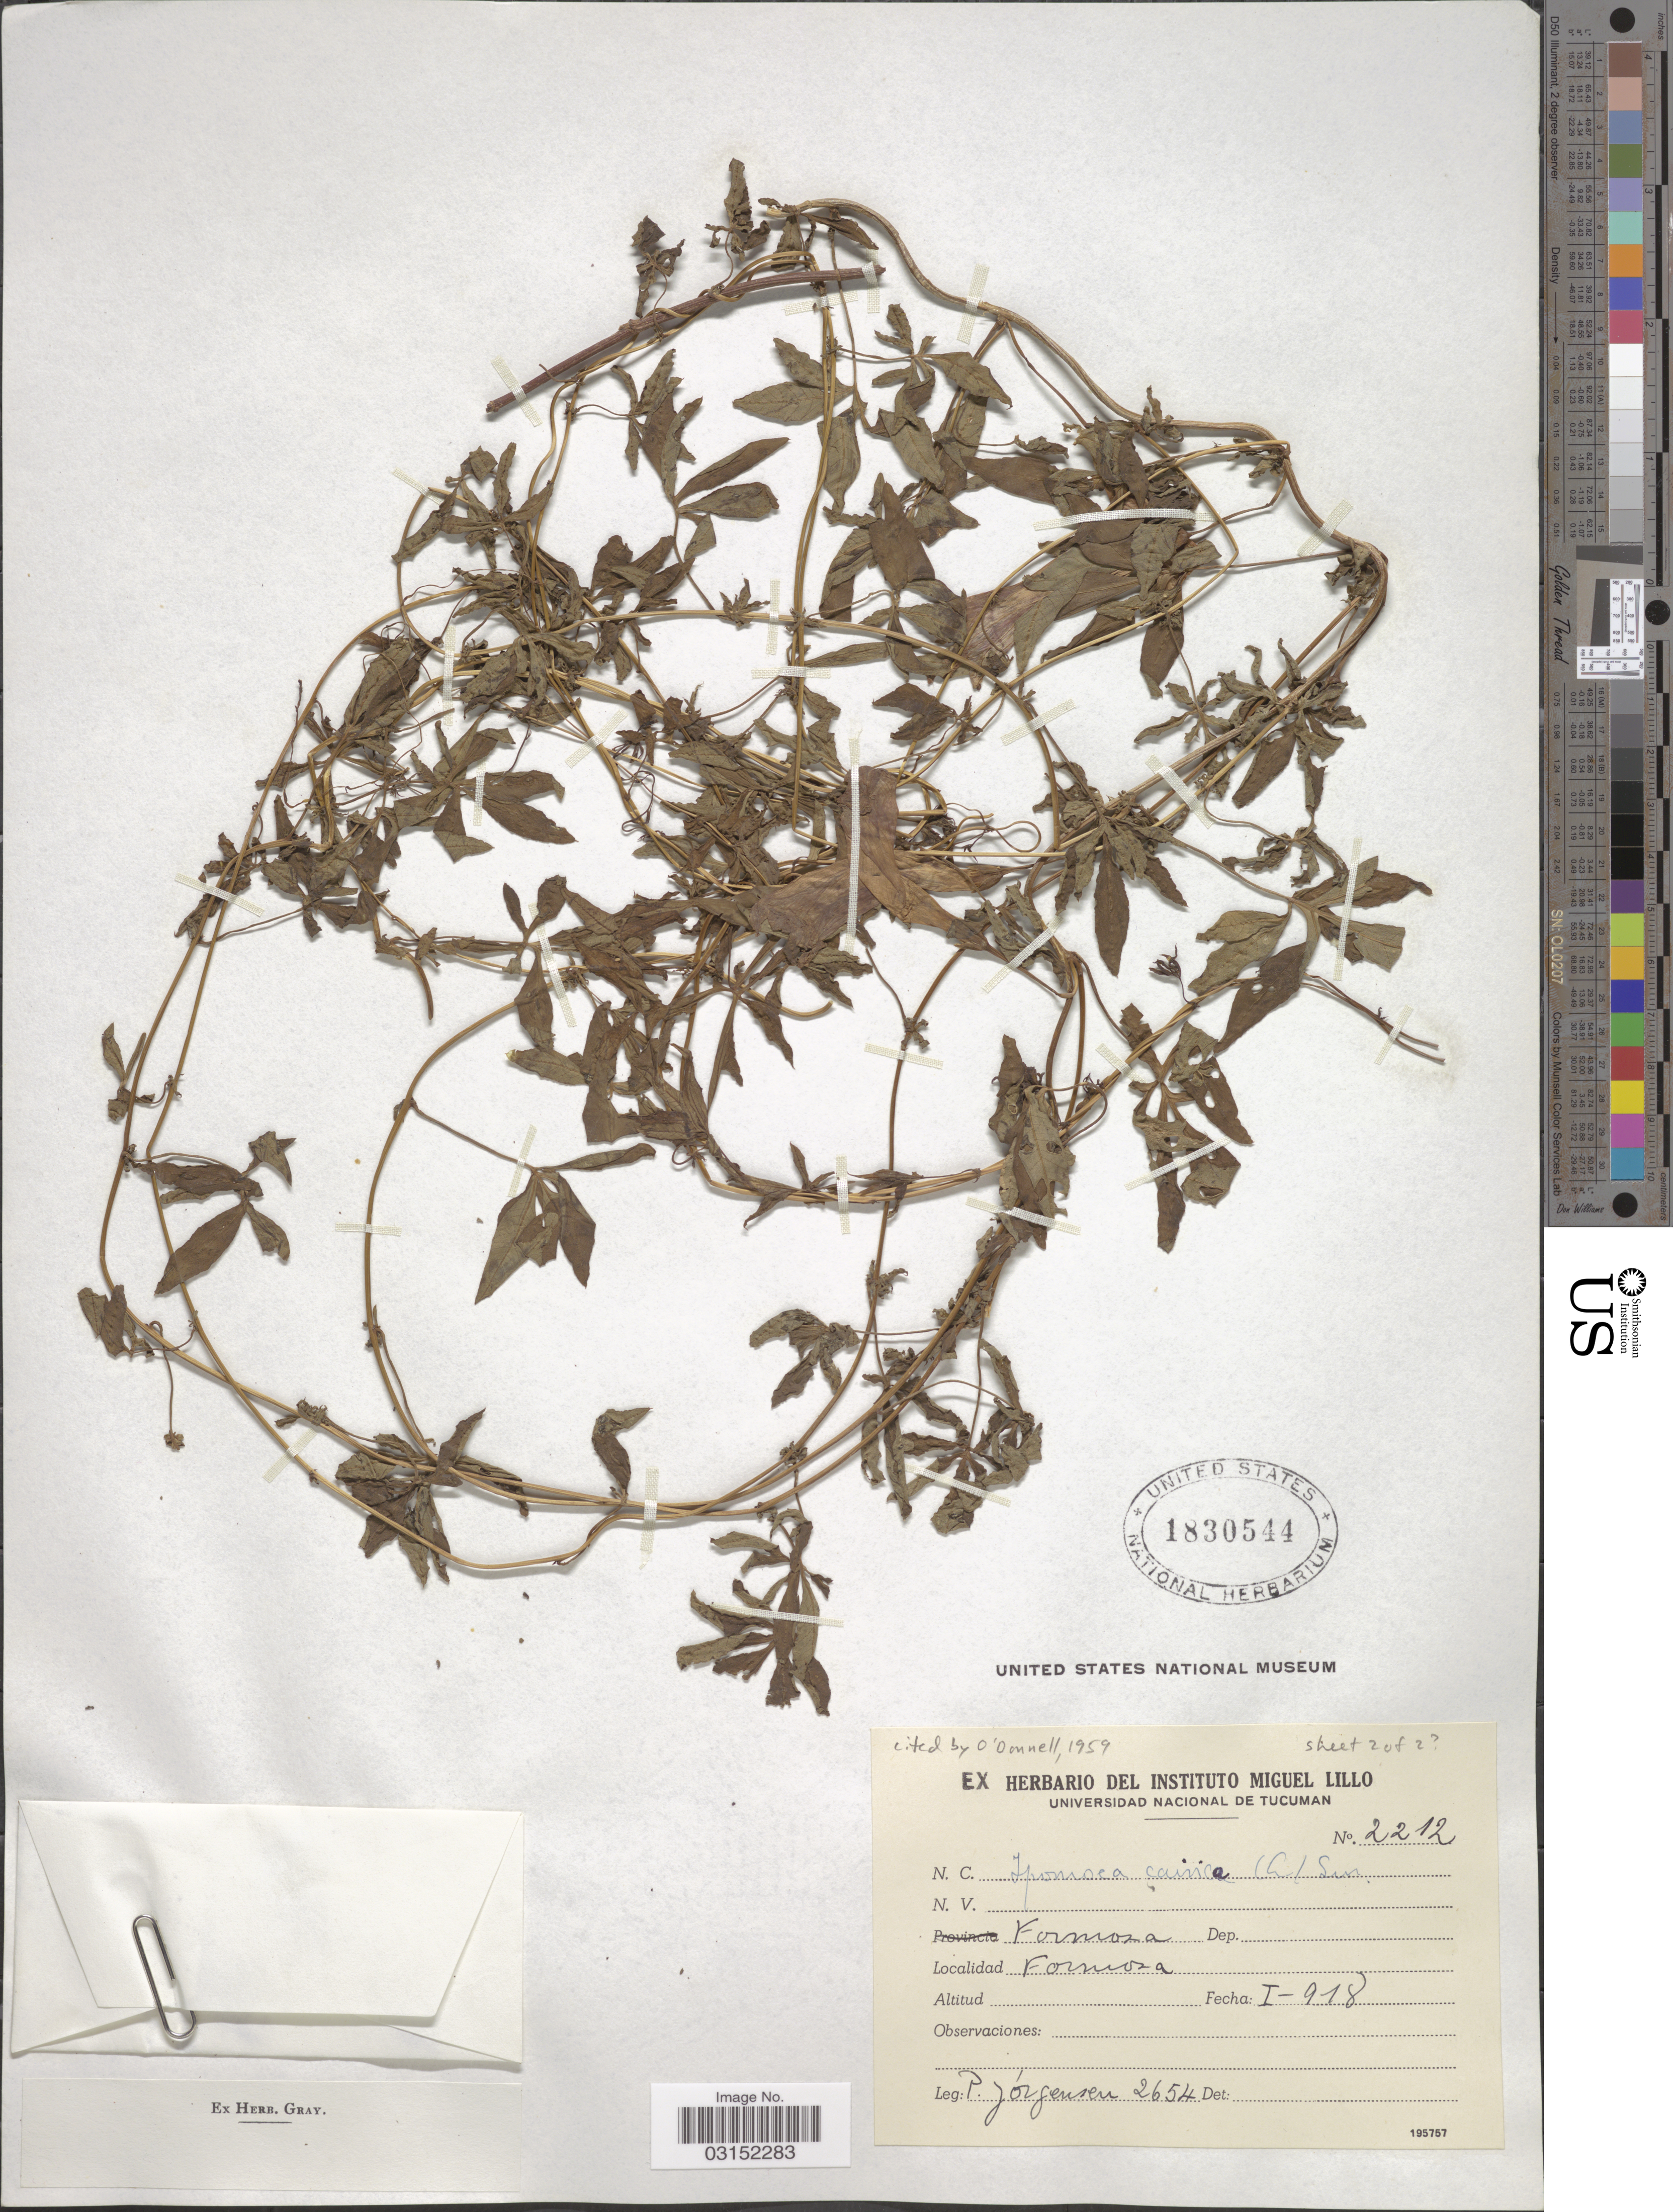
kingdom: Plantae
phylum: Tracheophyta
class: Magnoliopsida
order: Solanales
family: Convolvulaceae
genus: Ipomoea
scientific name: Ipomoea cairica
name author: (L.) Sweet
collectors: P. Jörgensen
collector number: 2654/2212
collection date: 1918-01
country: Argentina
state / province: Formosa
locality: Formosa.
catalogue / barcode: US 1830544